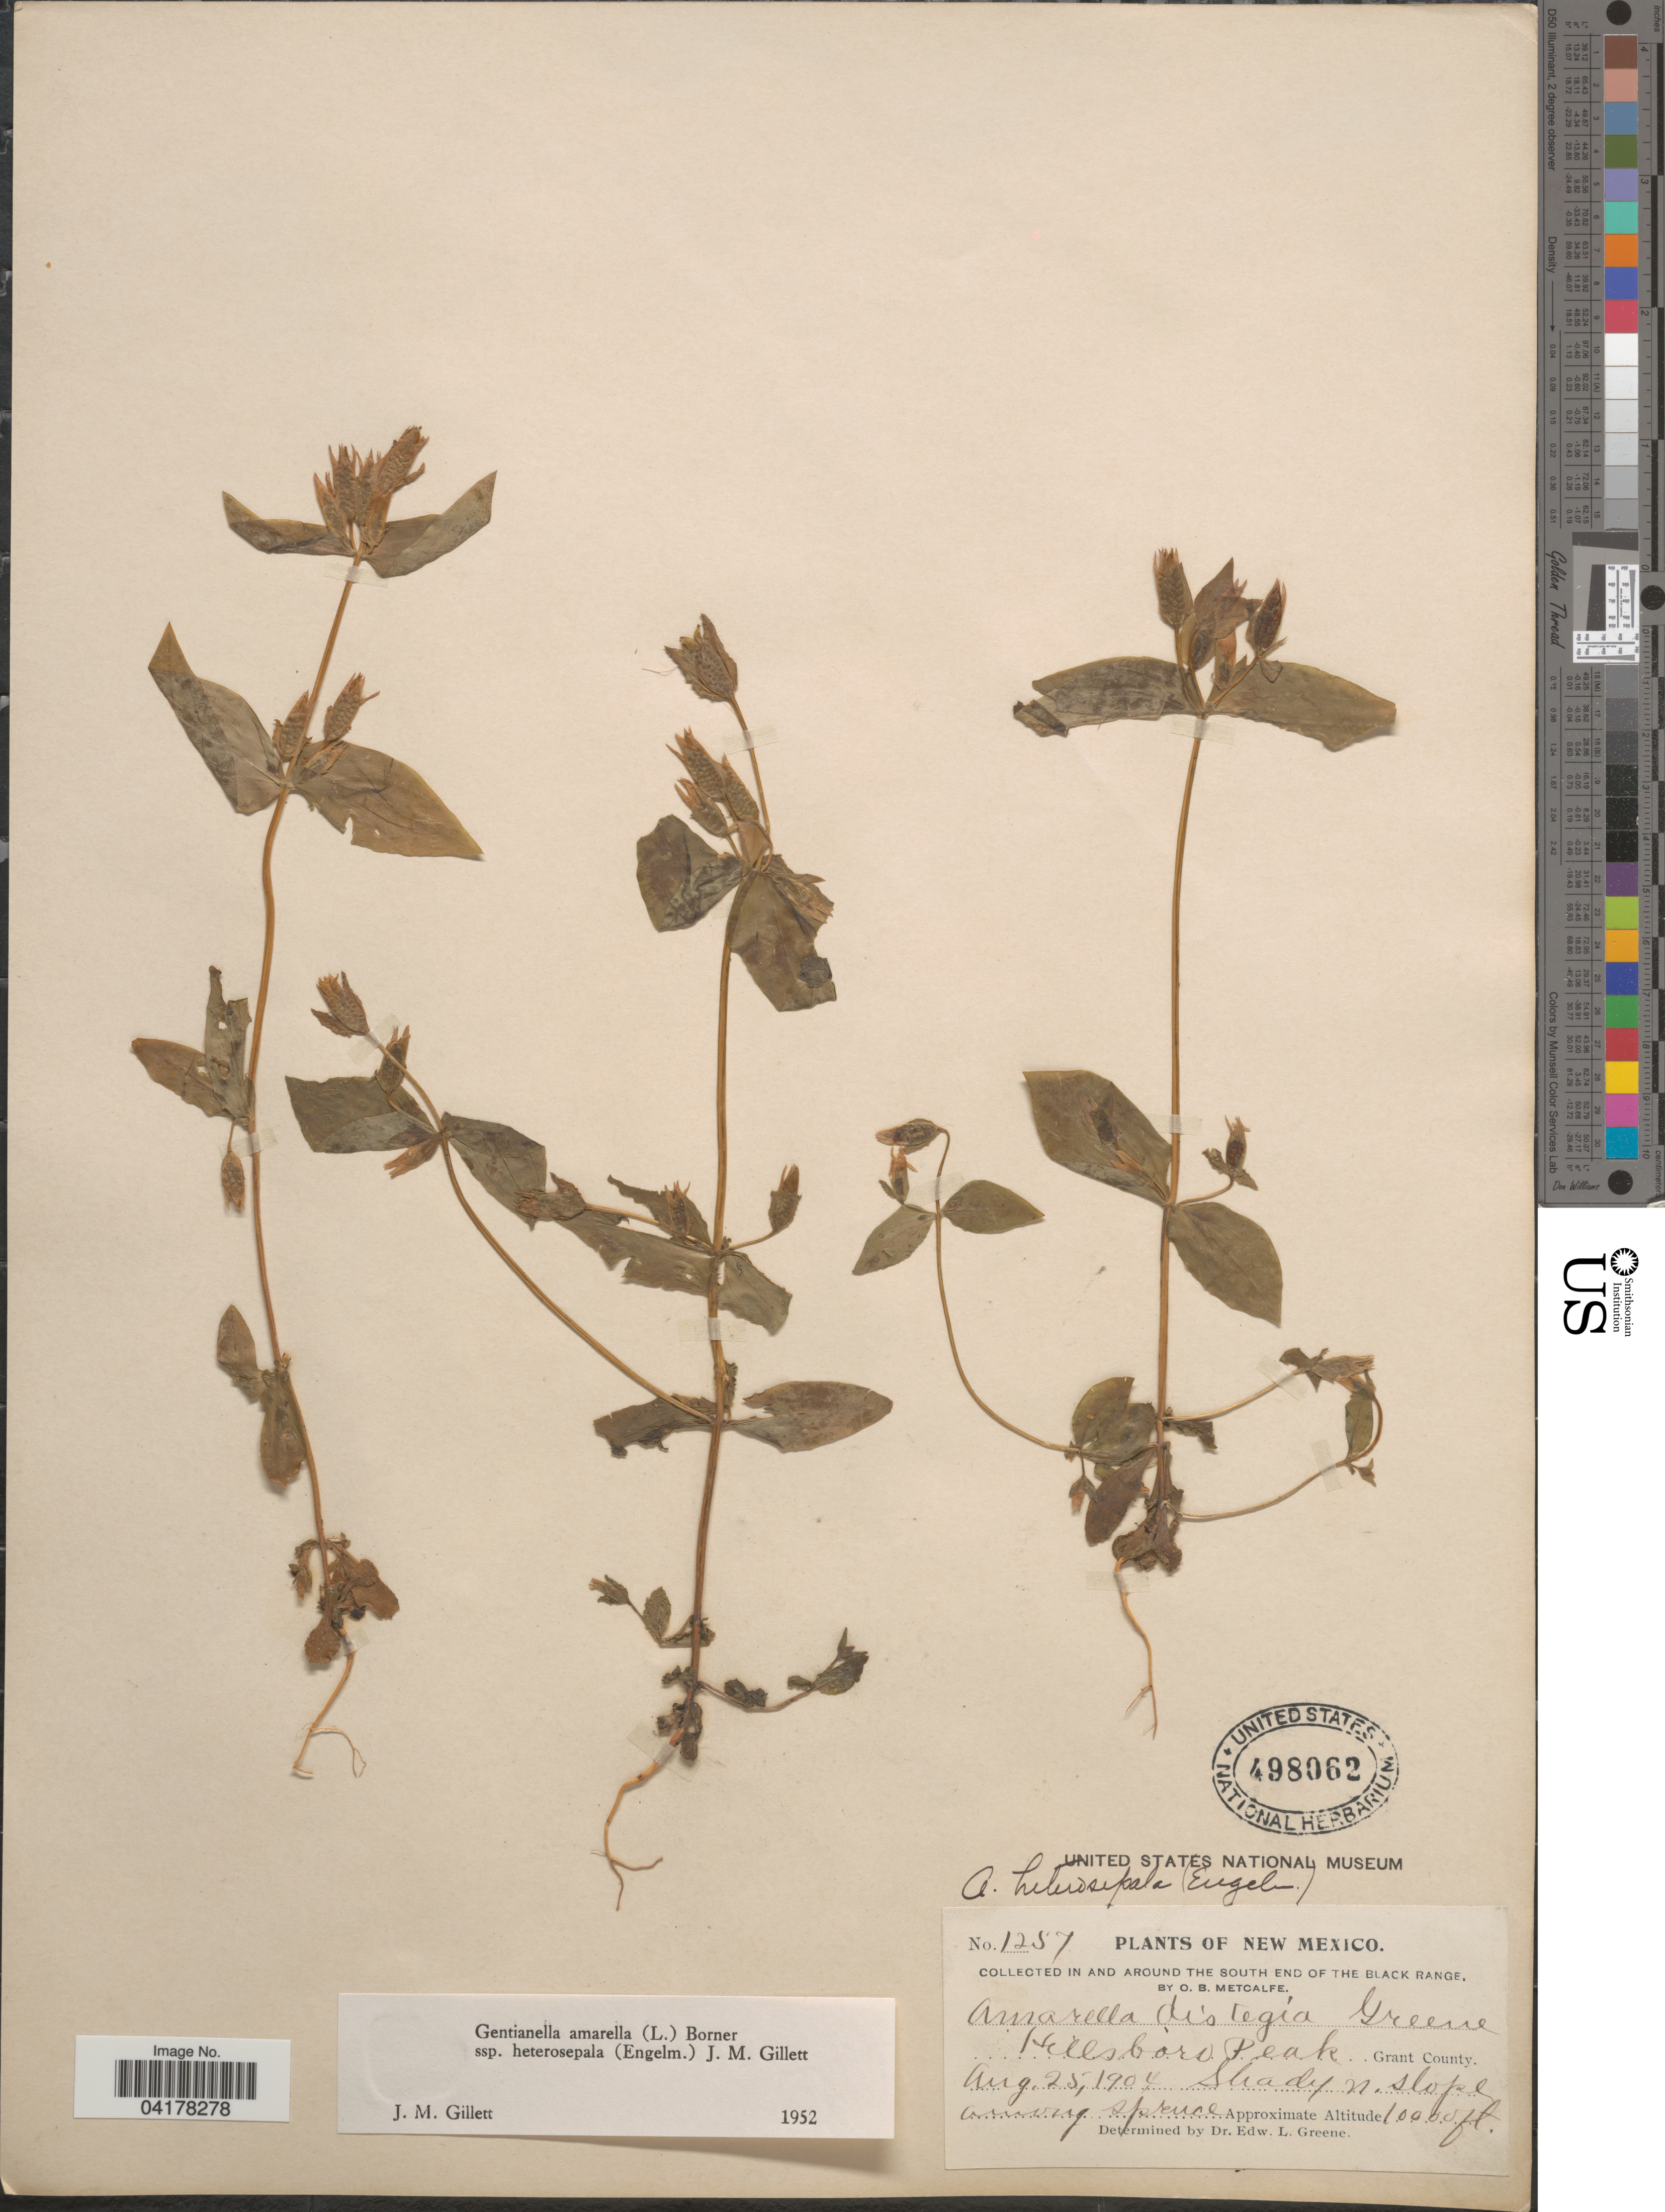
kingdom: Plantae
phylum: Tracheophyta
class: Magnoliopsida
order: Gentianales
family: Gentianaceae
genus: Gentianella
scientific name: Gentianella amarella subsp. heterosepala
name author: (Engelm.) J.M. Gillet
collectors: O. B. Metcalfe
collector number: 1257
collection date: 1904-08-25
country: United States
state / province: New Mexico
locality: In and around the South End of the Black Range. Hillsboro Peak, Grant County. Shady n. slope.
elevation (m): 3048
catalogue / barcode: US 498062